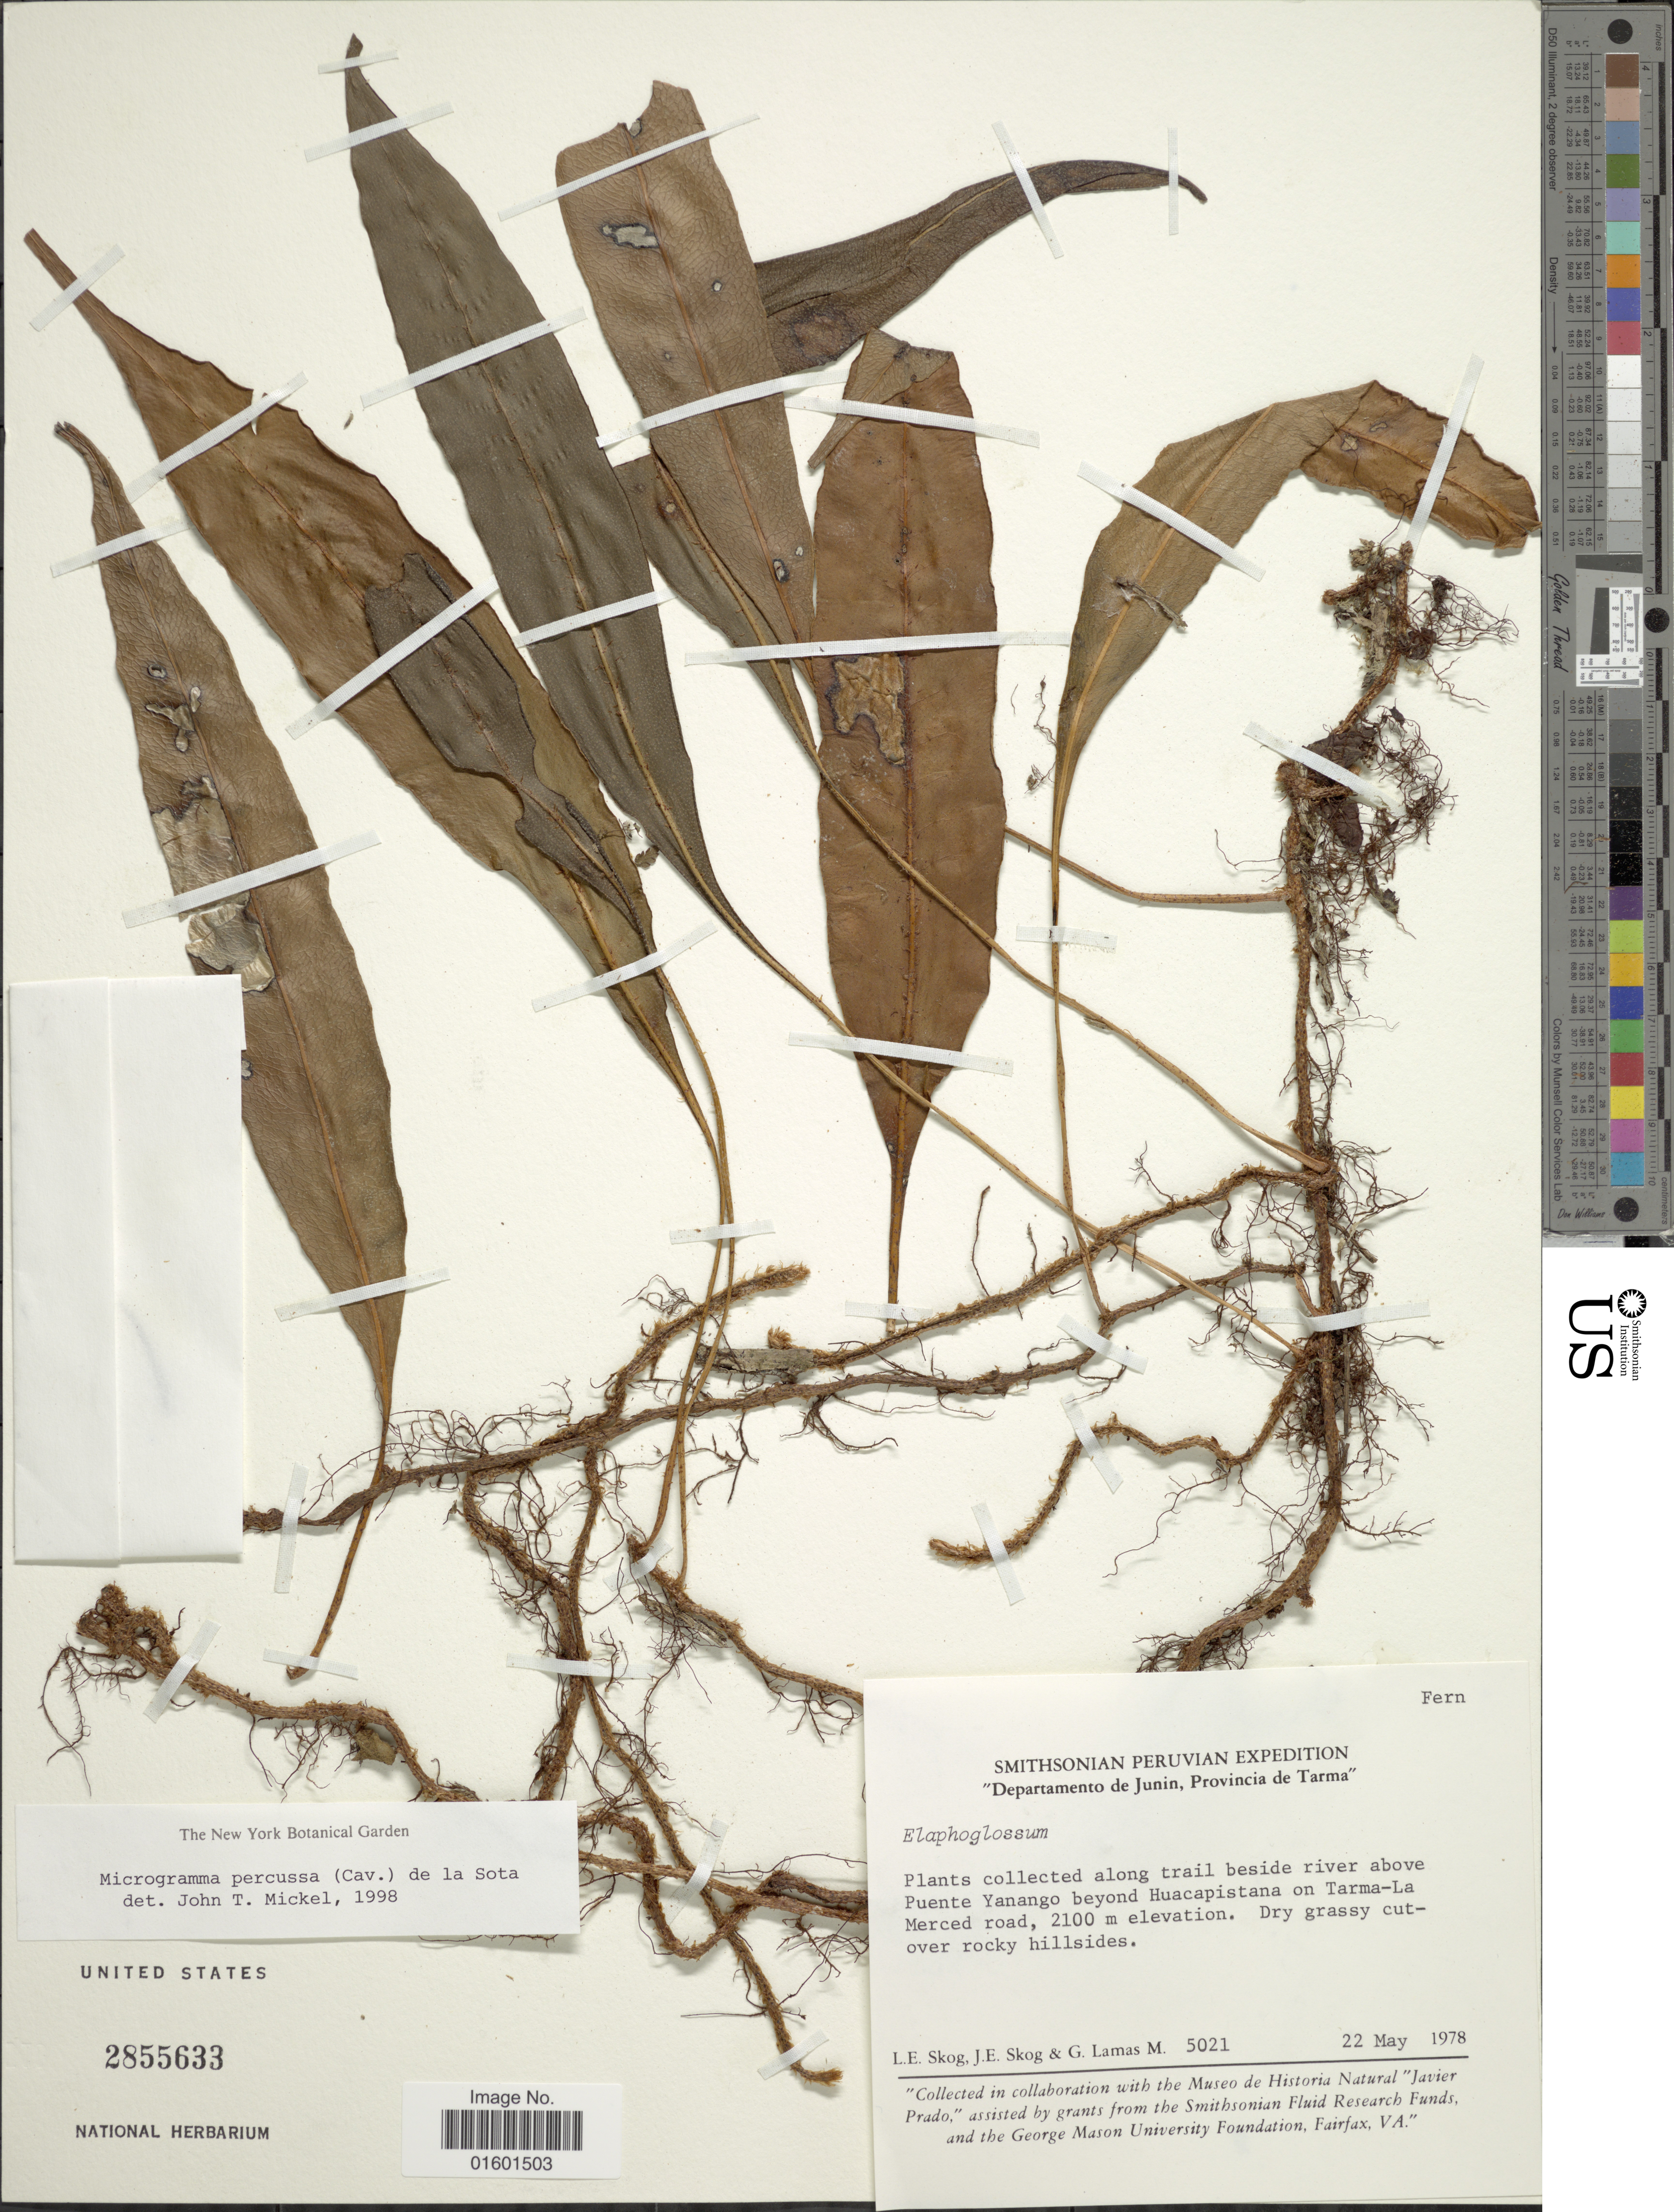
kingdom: Plantae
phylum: Tracheophyta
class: Polypodiopsida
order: Polypodiales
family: Polypodiaceae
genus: Microgramma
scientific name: Microgramma percussa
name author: (Cav.) de la Sota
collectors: L. E. Skog, J. E. Skog & G. Lamas M.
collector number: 5021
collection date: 1978-05-22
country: Peru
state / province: Junín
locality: Provincai de Tarma, Plants collected along trail beside river above Puente Yanango beyond Huacapistana on Tarma-La Merced road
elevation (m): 2100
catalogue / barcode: US 2855633